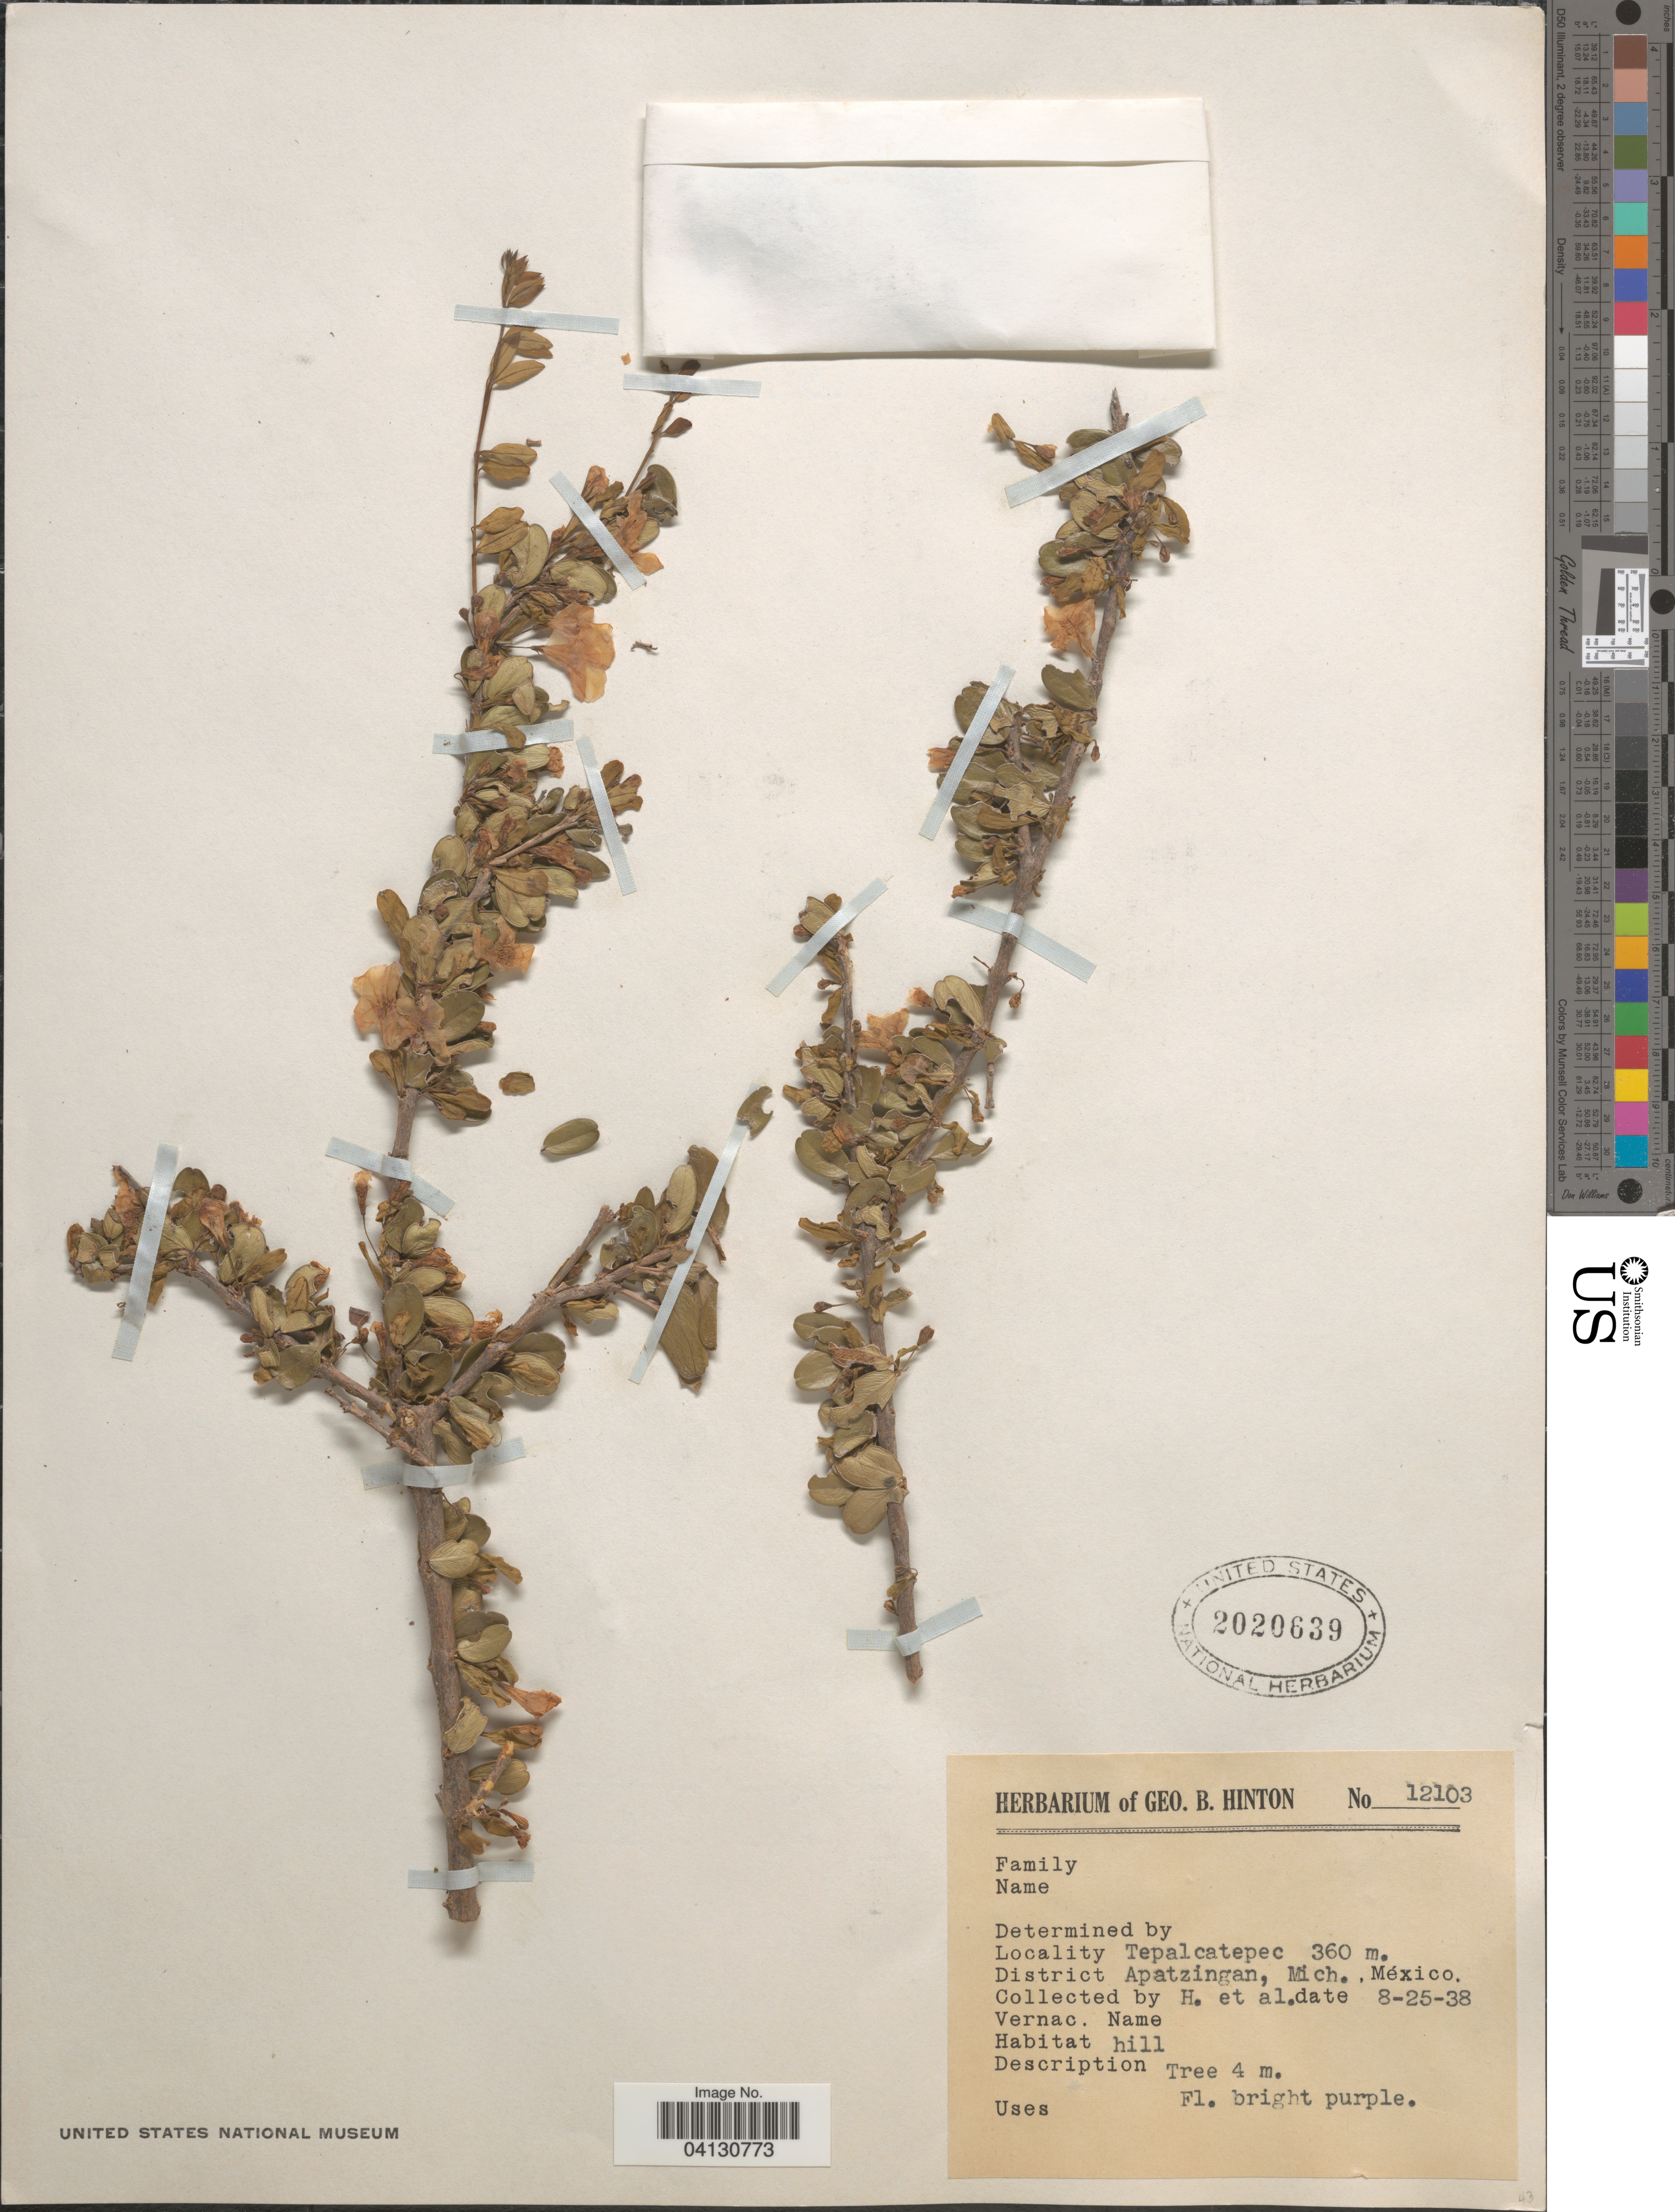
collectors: G. B. Hinton & et al.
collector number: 12103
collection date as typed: Transcribed d/m/y: 25/8/38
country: Mexico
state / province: Michoacán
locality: Tepalcatepec. District Apatzingan.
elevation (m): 360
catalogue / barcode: US 2020639